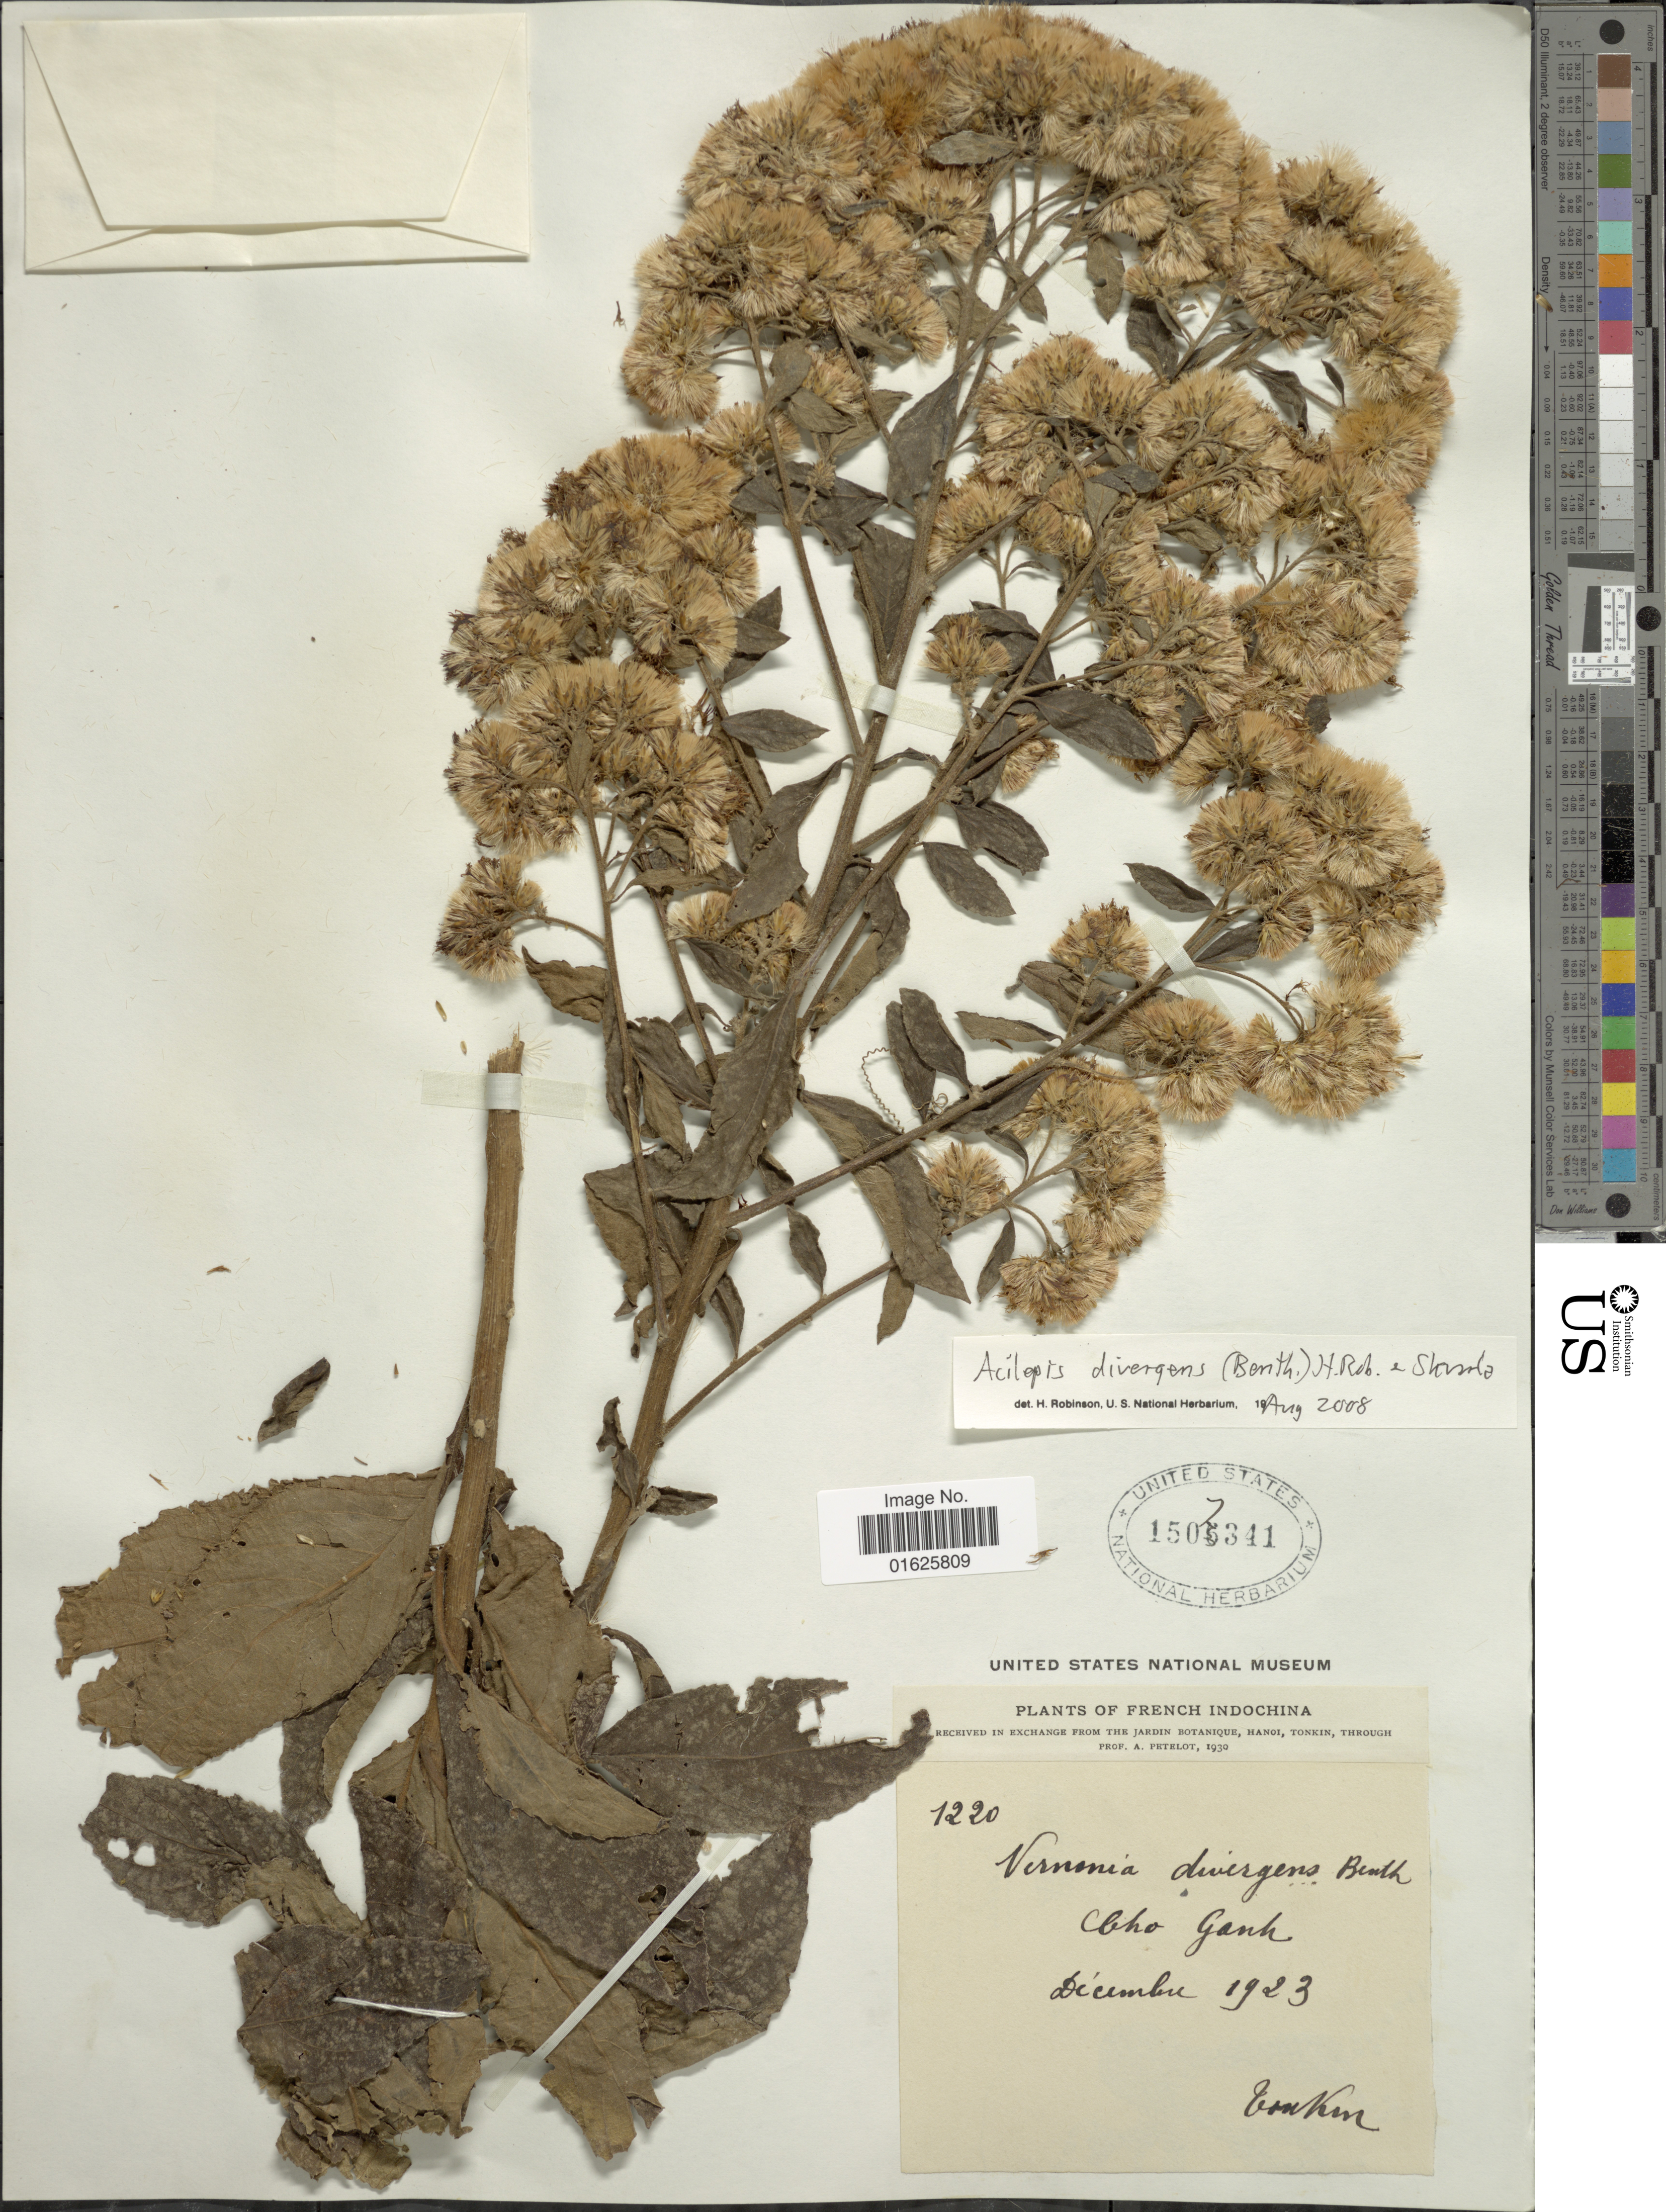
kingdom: Plantae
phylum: Tracheophyta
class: Magnoliopsida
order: Asterales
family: Asteraceae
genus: Acilepis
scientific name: Acilepis divergens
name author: (Roxb.) H. Rob. & Skvarla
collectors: A. Petelot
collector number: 1220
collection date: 1923-12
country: Vietnam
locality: French Indochina, Tonkin, Cho Ganh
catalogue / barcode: US 1507341